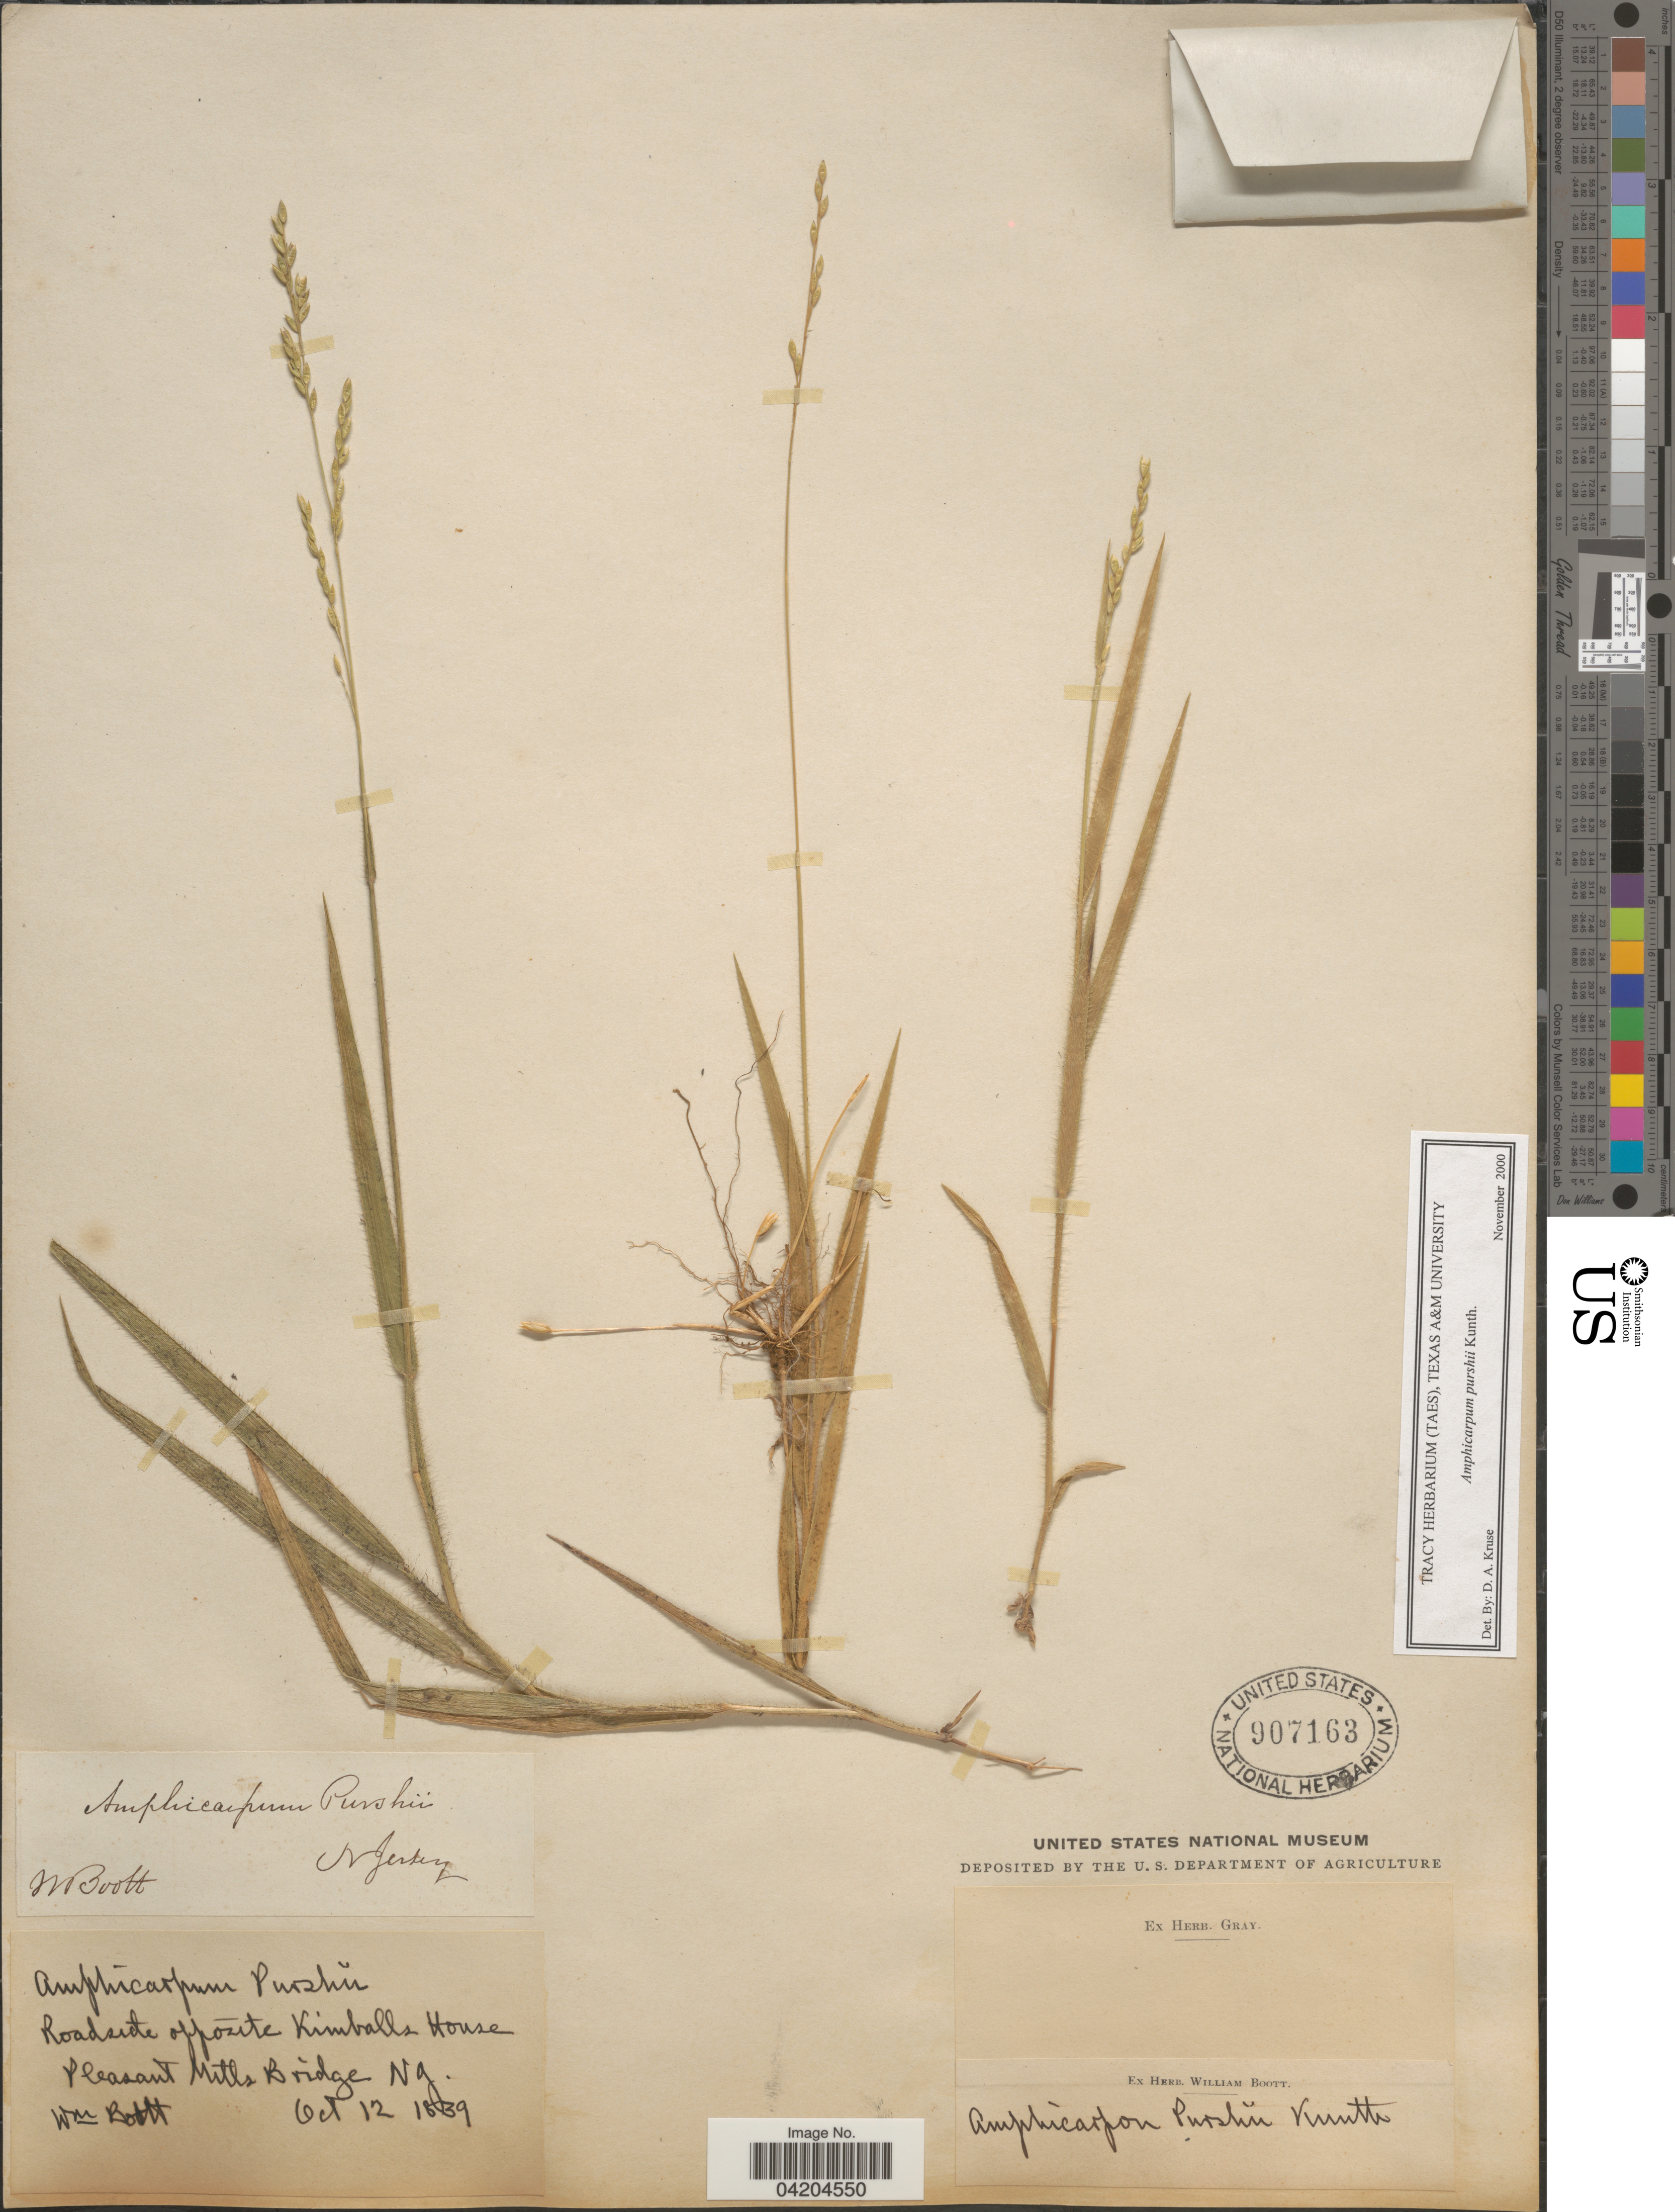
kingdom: Plantae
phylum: Tracheophyta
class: Liliopsida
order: Poales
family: Poaceae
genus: Amphicarpum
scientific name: Amphicarpum amphicarpon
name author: (Pursh) Nash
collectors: W. Boott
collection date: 1839-10-12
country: United States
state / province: New Jersey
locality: Roadside opposite Kimballs House Pleasant hills Bridge.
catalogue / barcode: US 907163